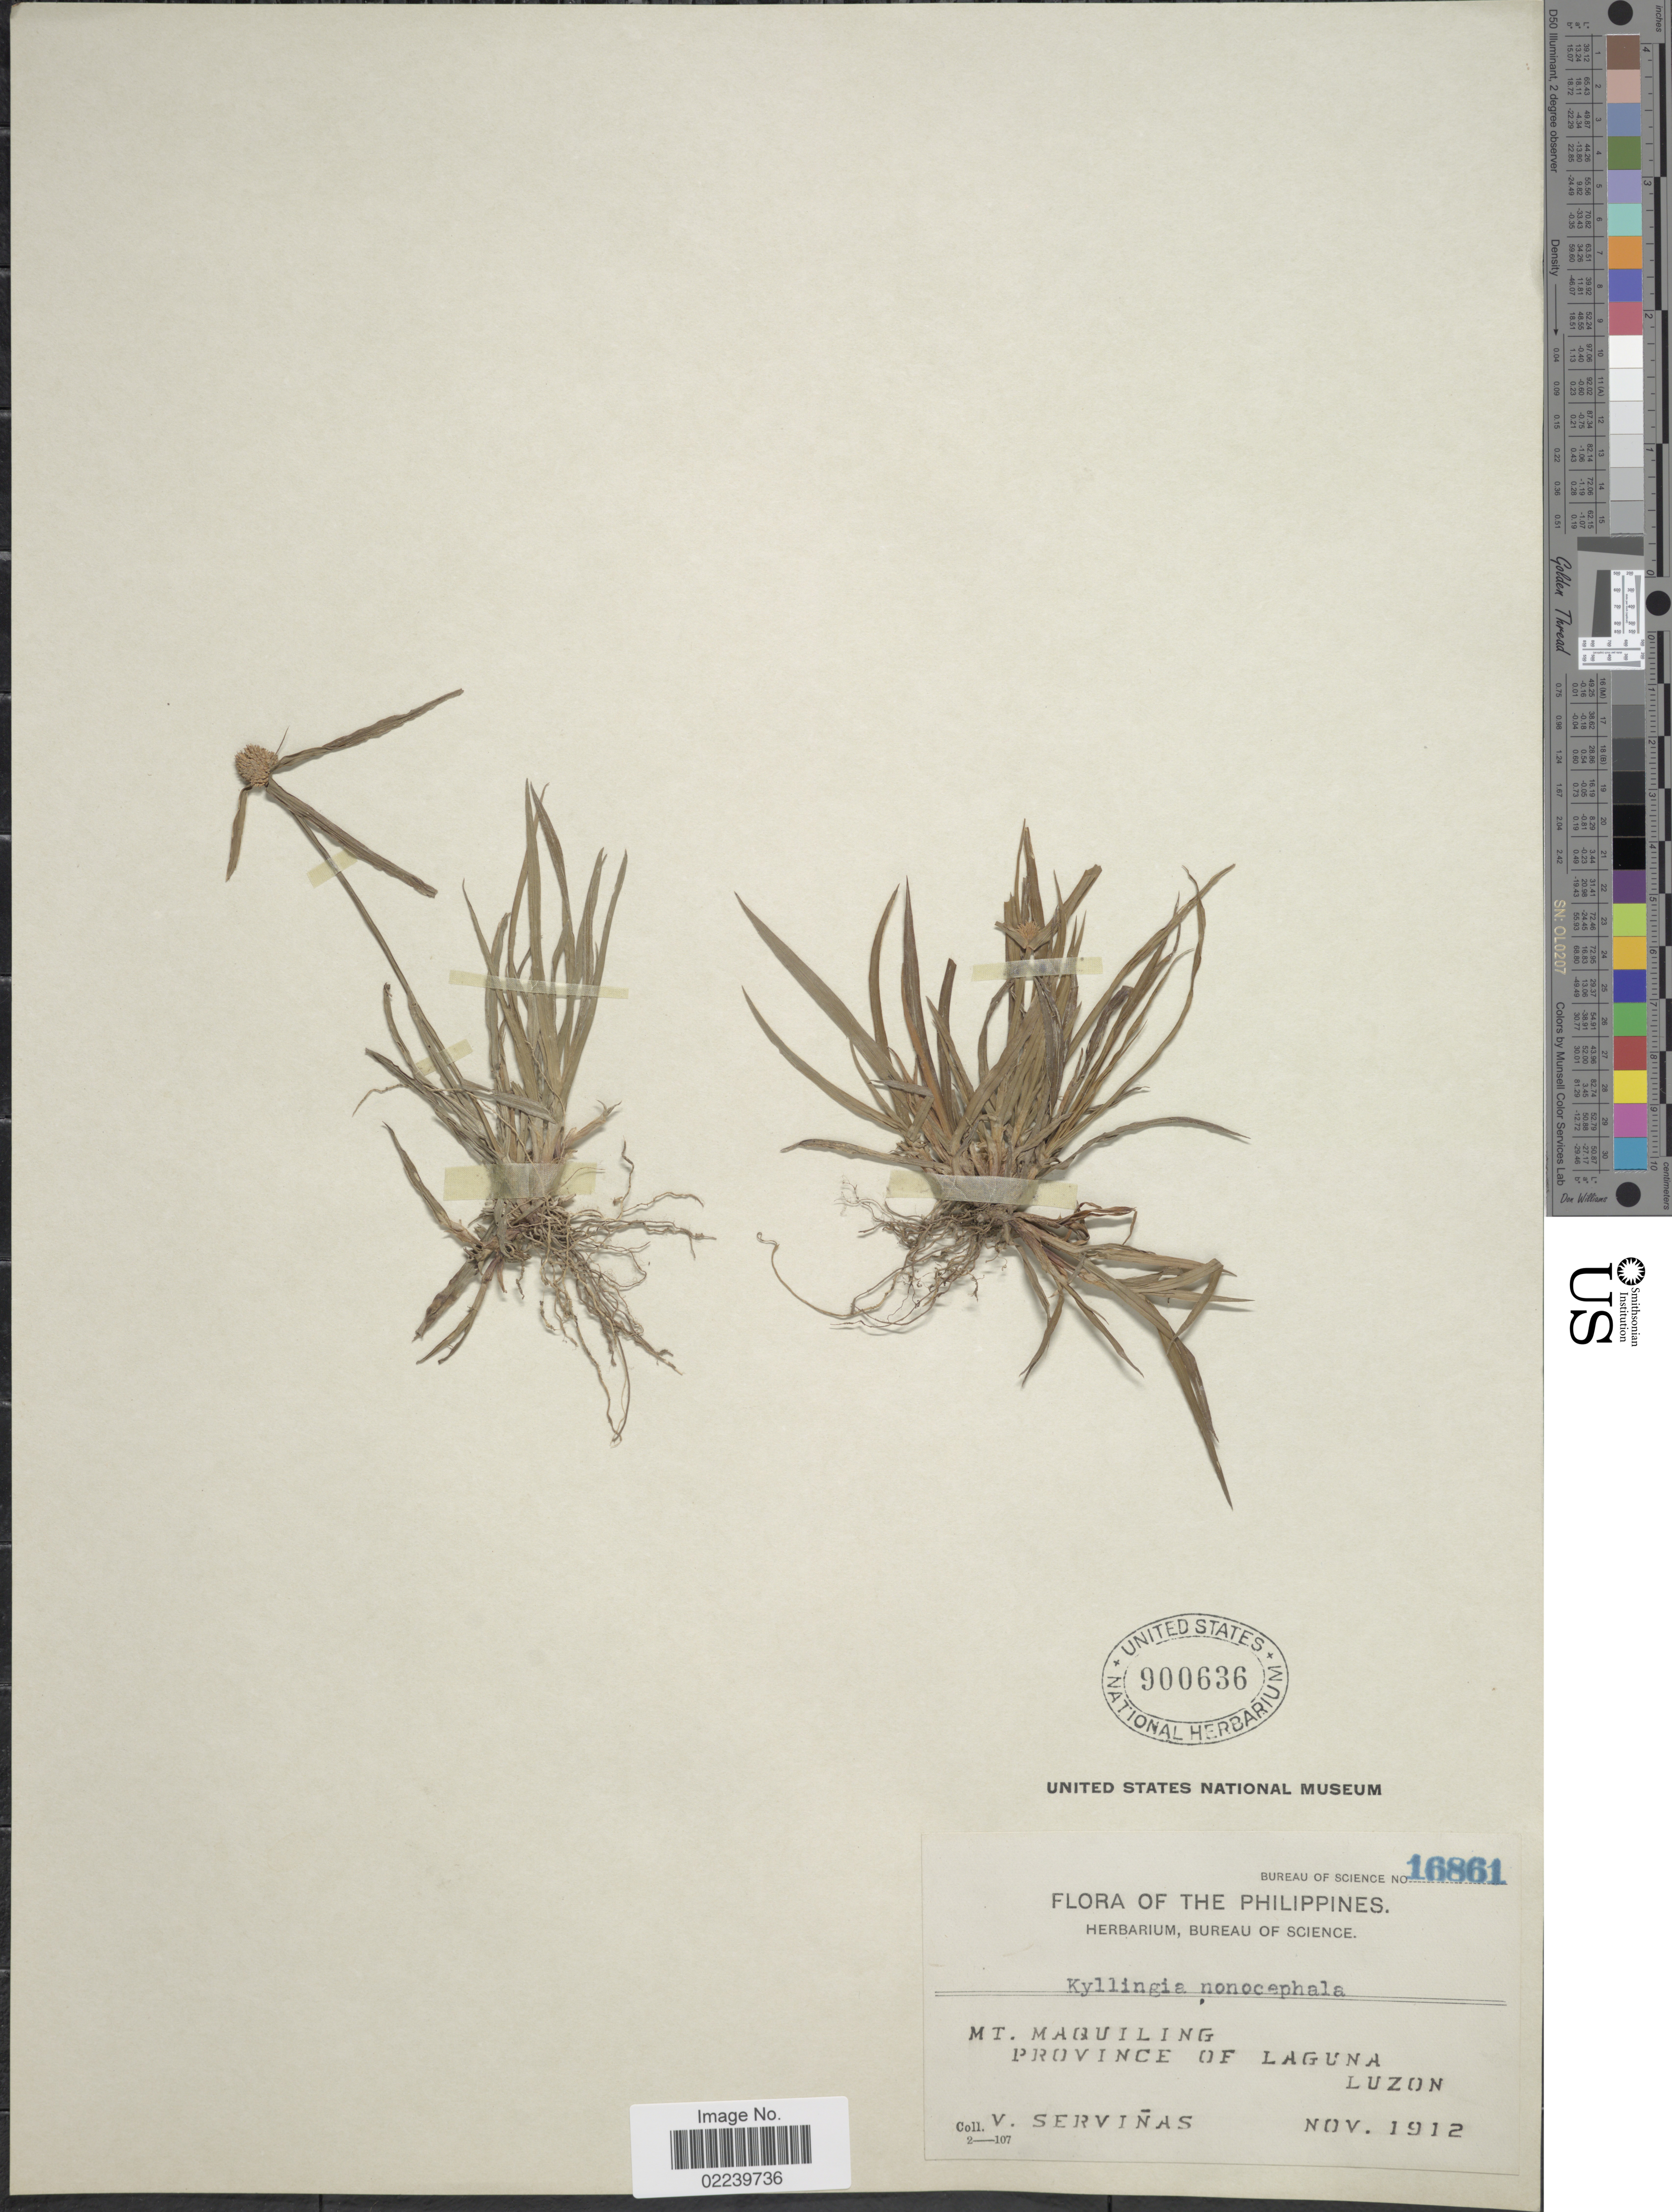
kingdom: Plantae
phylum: Tracheophyta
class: Liliopsida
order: Poales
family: Cyperaceae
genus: Cyperus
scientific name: Cyperus mindorensis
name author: (Steud.) Huygh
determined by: Strong, M. T., (US), Smithsonian Institution - National Museum of Natural History (UNITED STATES)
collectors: V. Servinas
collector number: Bureau of Science 16861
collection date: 1912-11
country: Philippines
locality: Mt. Maquiling, Province of Laguna, Luzon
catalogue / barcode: US 900636